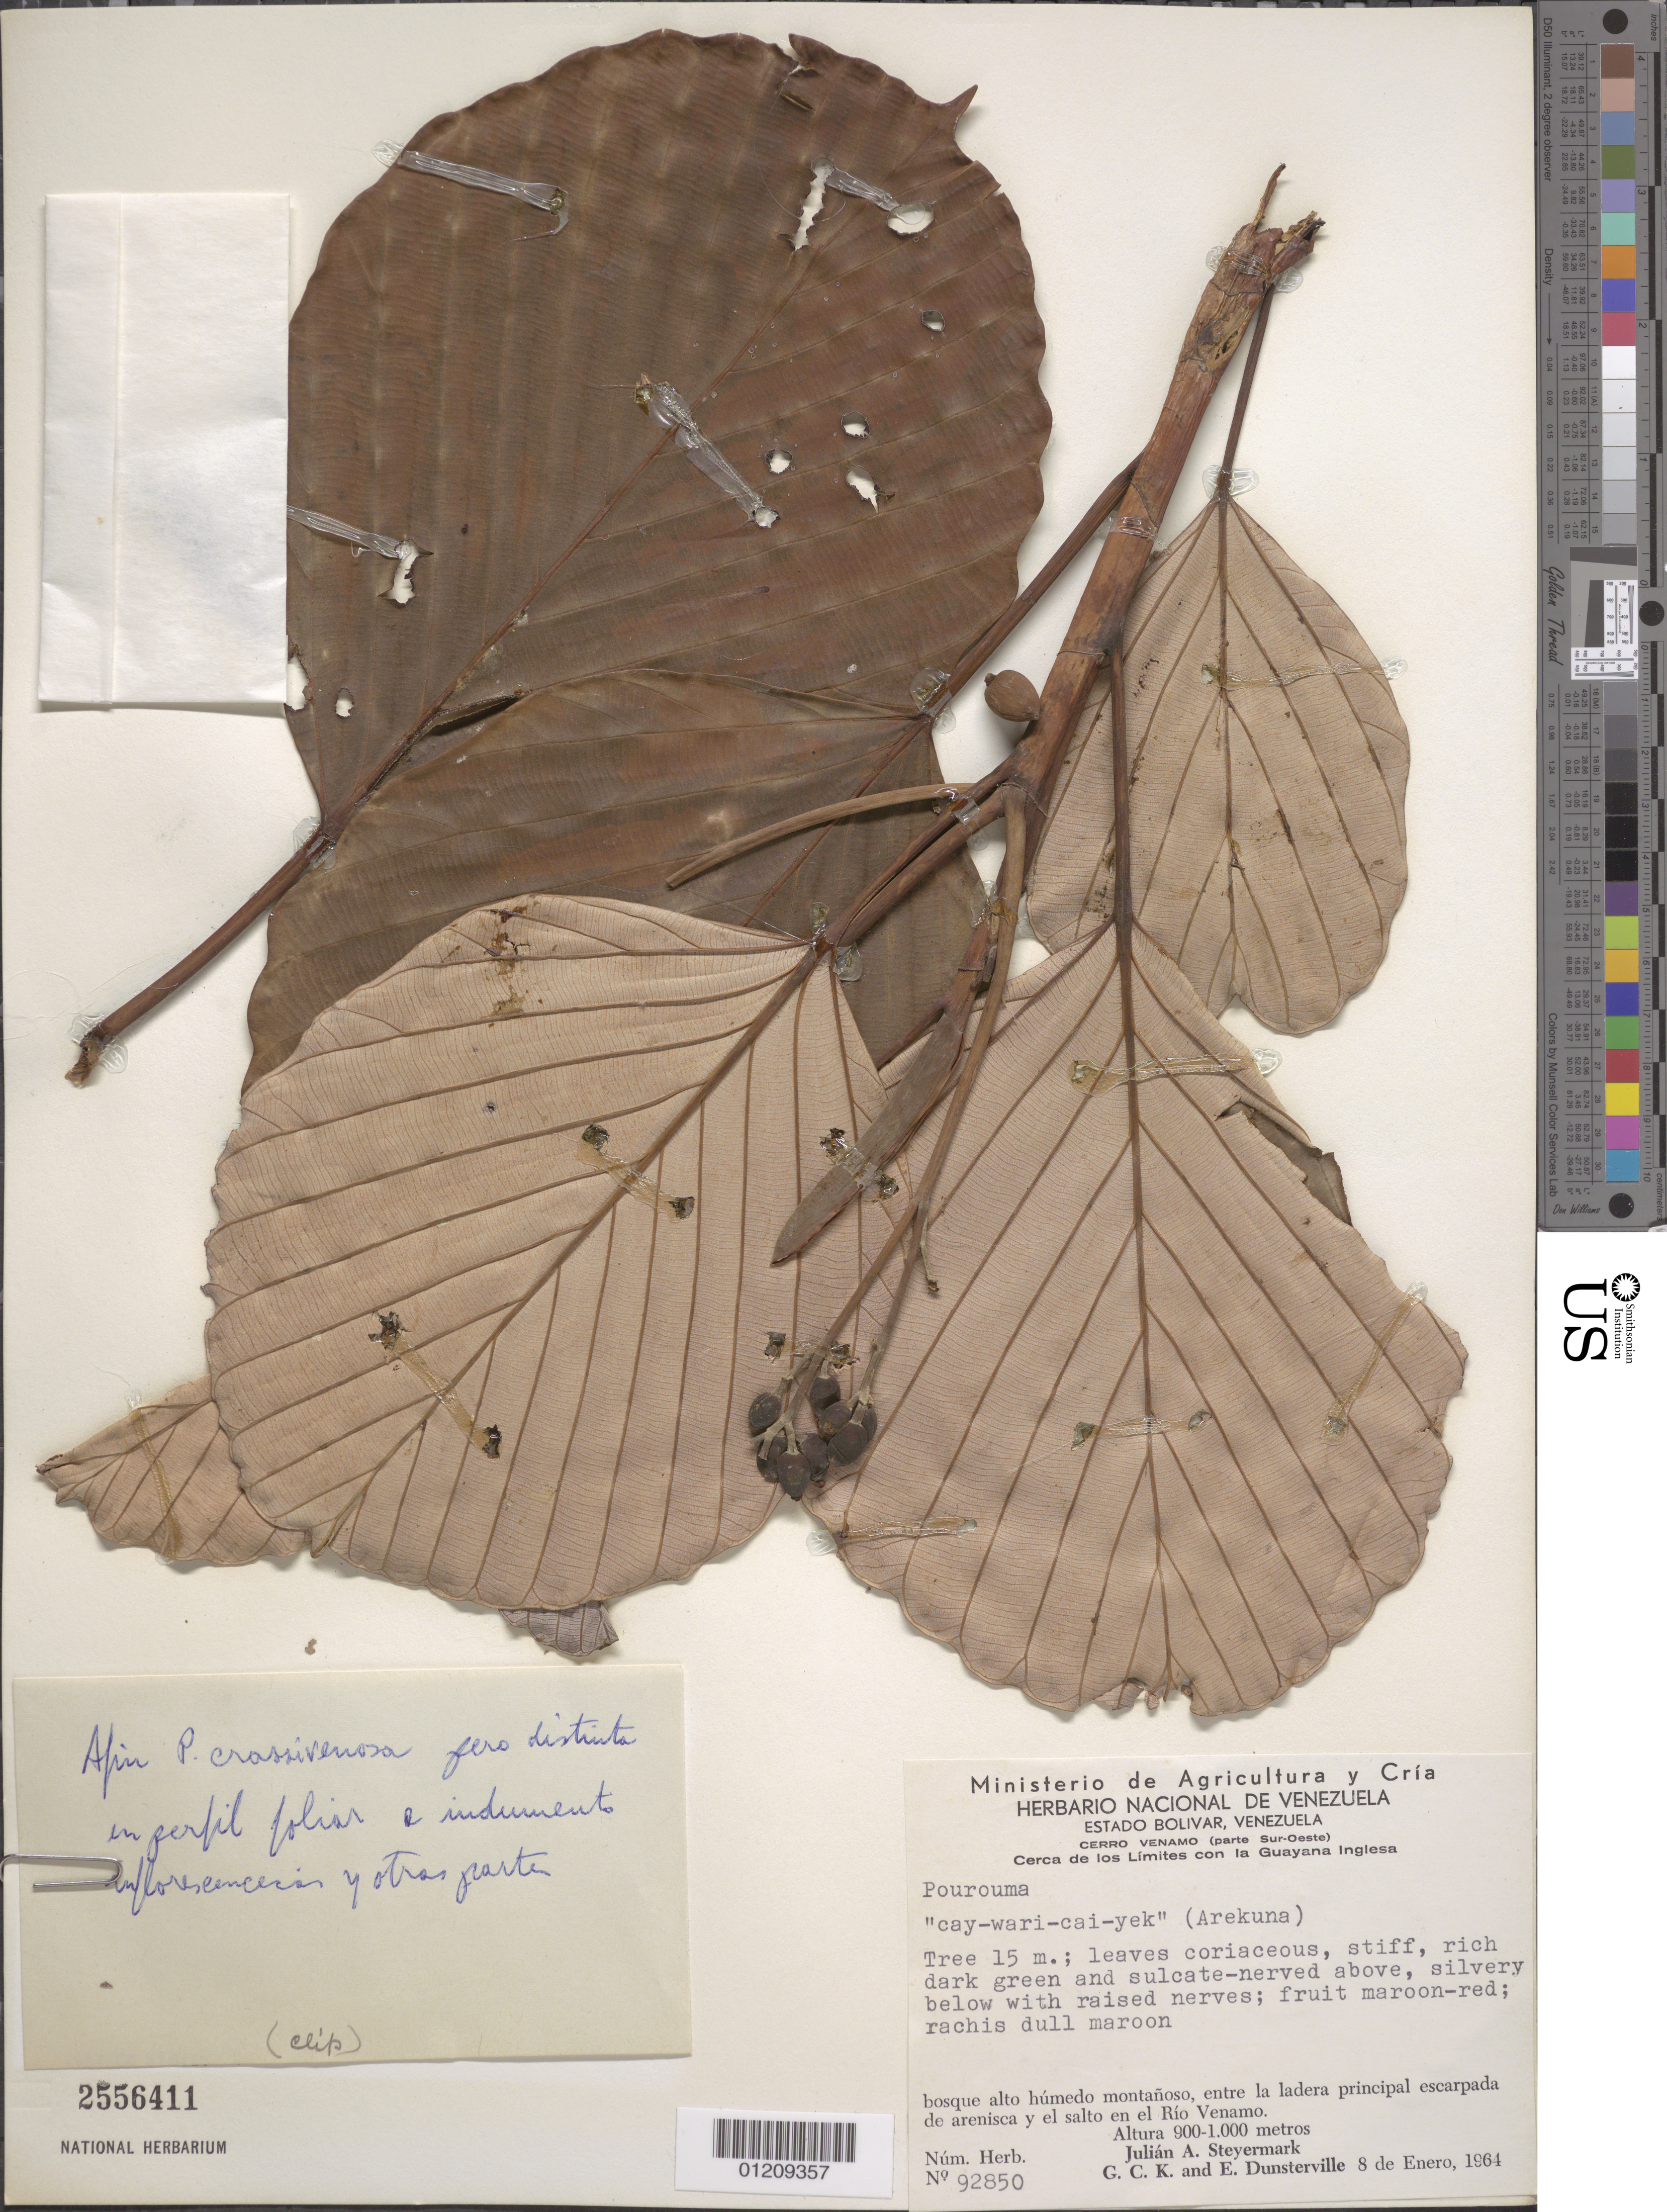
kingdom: Plantae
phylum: Tracheophyta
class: Magnoliopsida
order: Rosales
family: Urticaceae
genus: Pourouma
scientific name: Pourouma sp.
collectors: J. Steyermark, G. C. K. Dunsterville & E. Dunsterville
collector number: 92850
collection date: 1964-01-08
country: Venezuela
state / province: Bolivar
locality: Entre la ladera principale escarpada de arenisca y el salto en el Rio Venamo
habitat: Bosque alto humedo montanoso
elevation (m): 900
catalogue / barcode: US 2556411